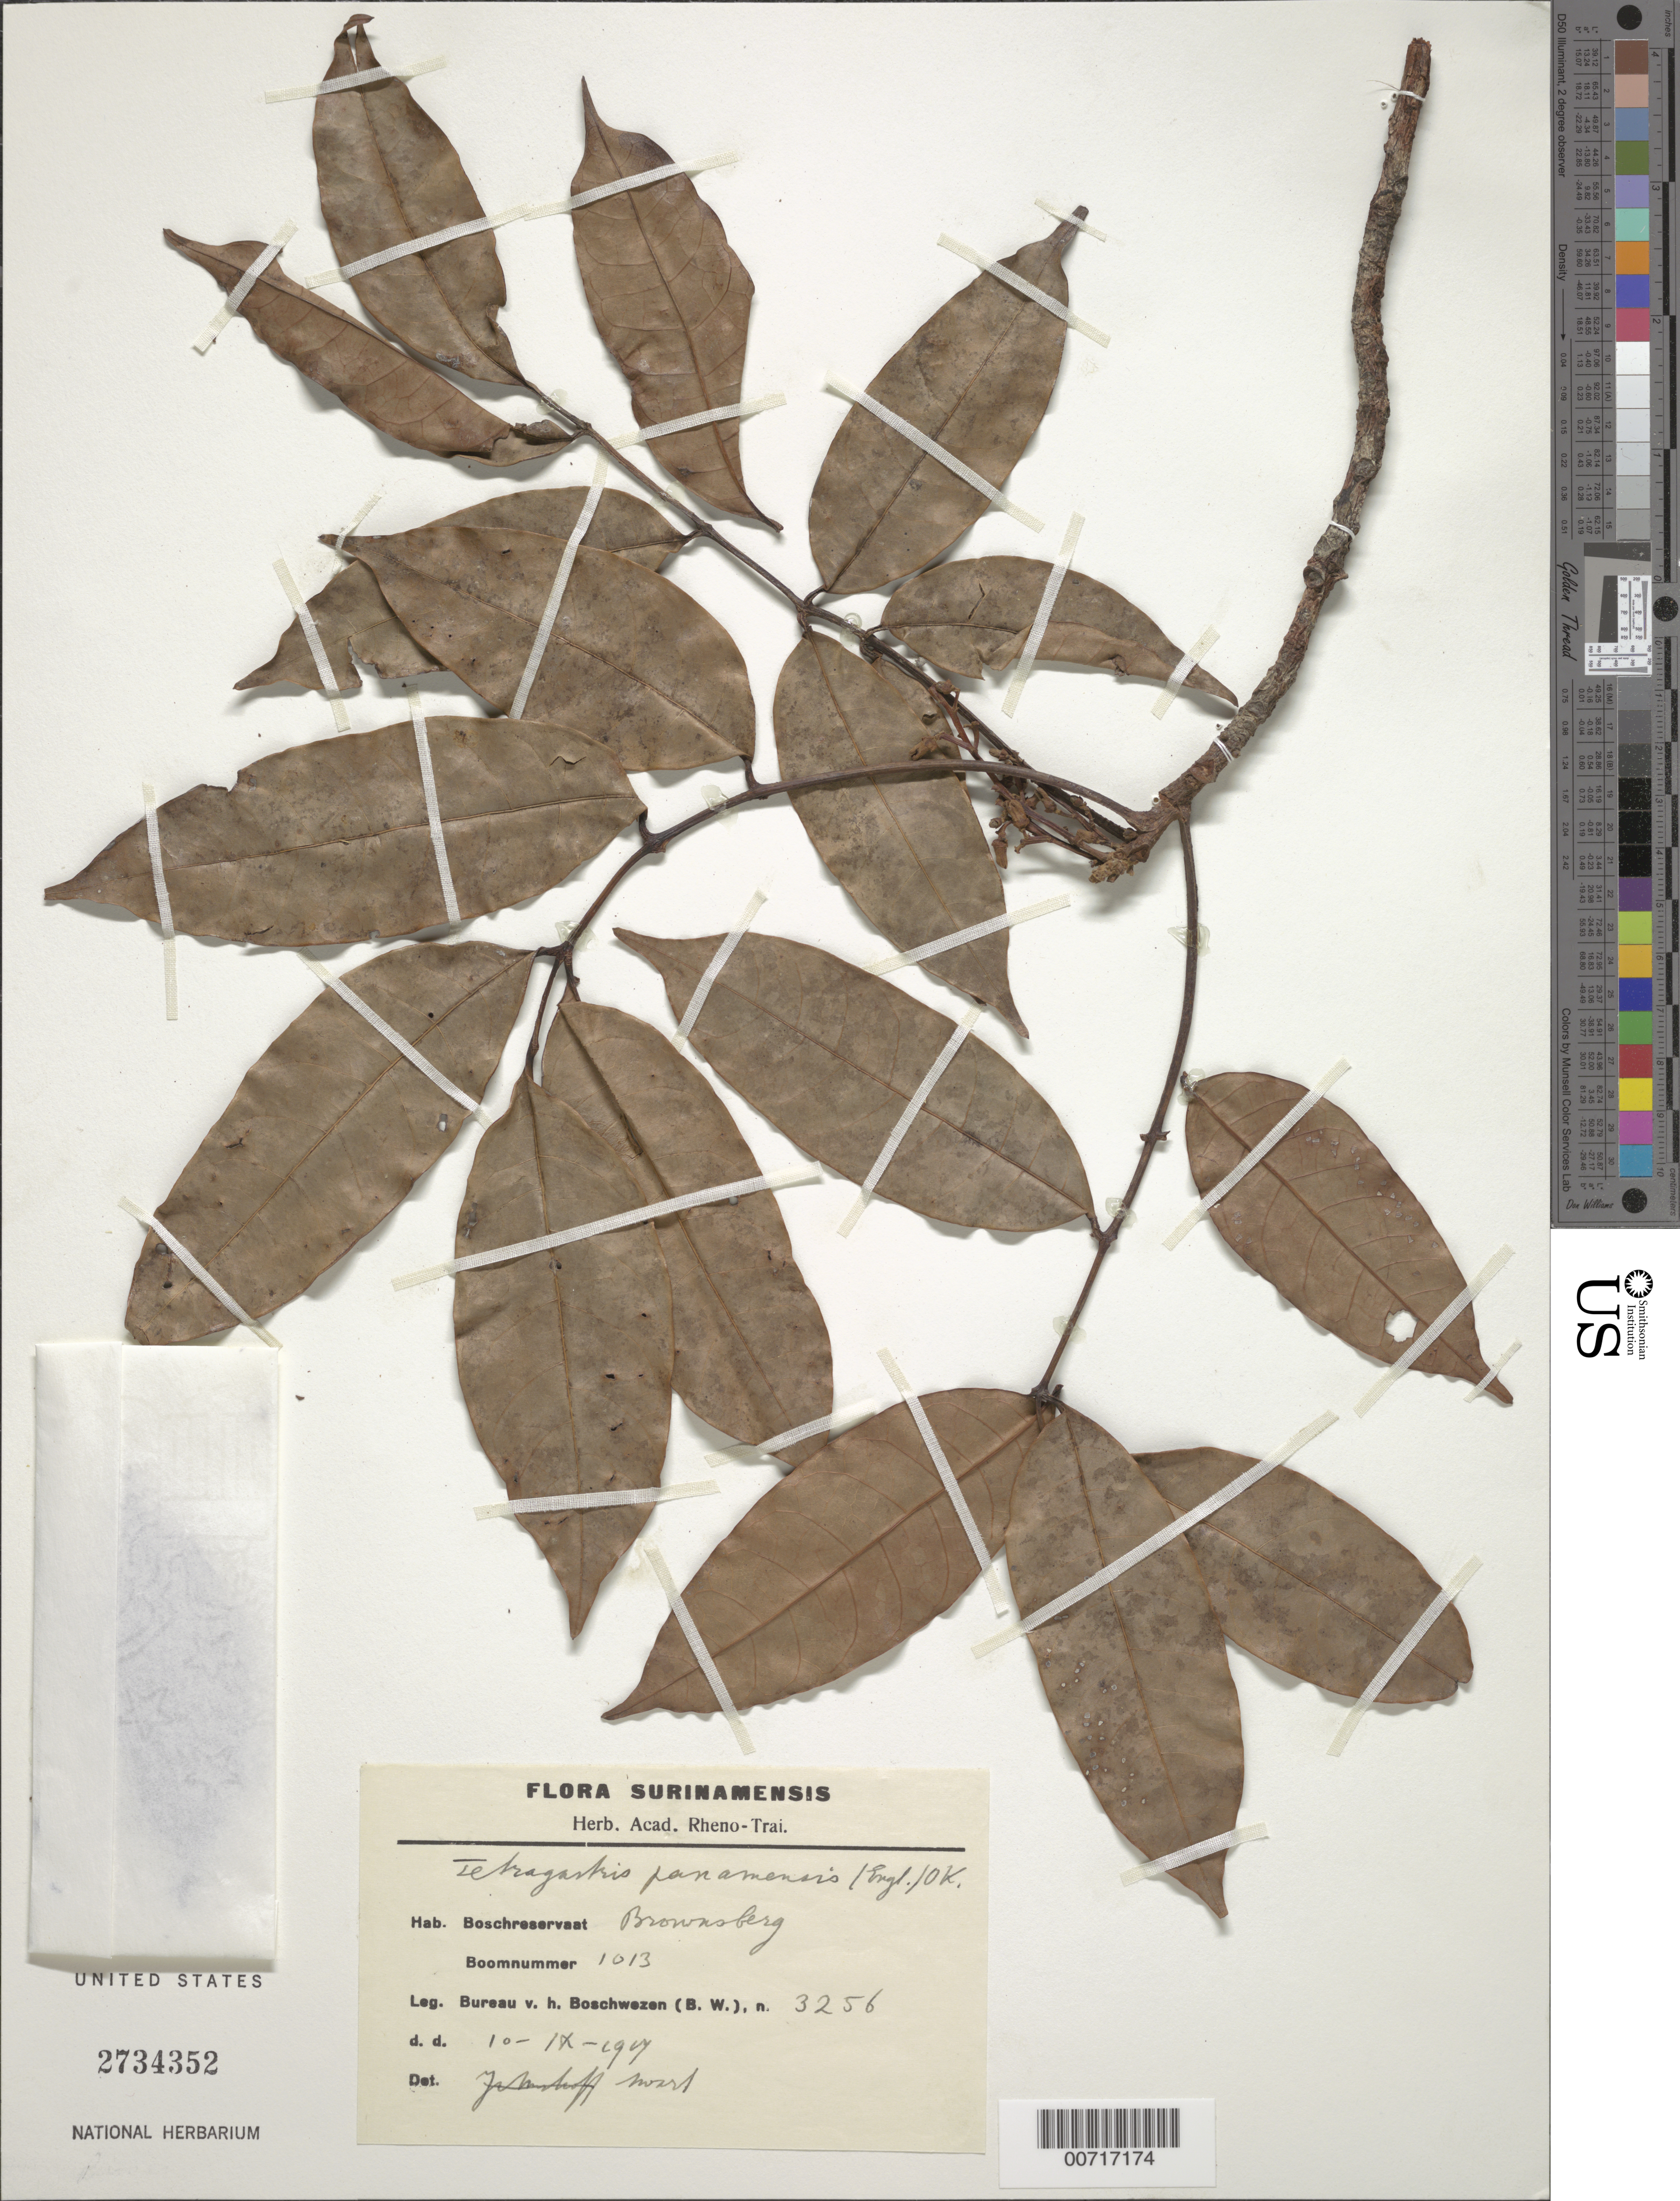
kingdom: Plantae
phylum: Tracheophyta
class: Magnoliopsida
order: Sapindales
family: Burseraceae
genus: Protium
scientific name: Protium stevensonii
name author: (Standl.) Daly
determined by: Daly, Douglas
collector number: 3256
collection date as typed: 10-Sep-17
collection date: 1917-09-10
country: Suriname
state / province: Brokopondo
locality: Brownsberg, Forest Reserve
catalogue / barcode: US 2734352